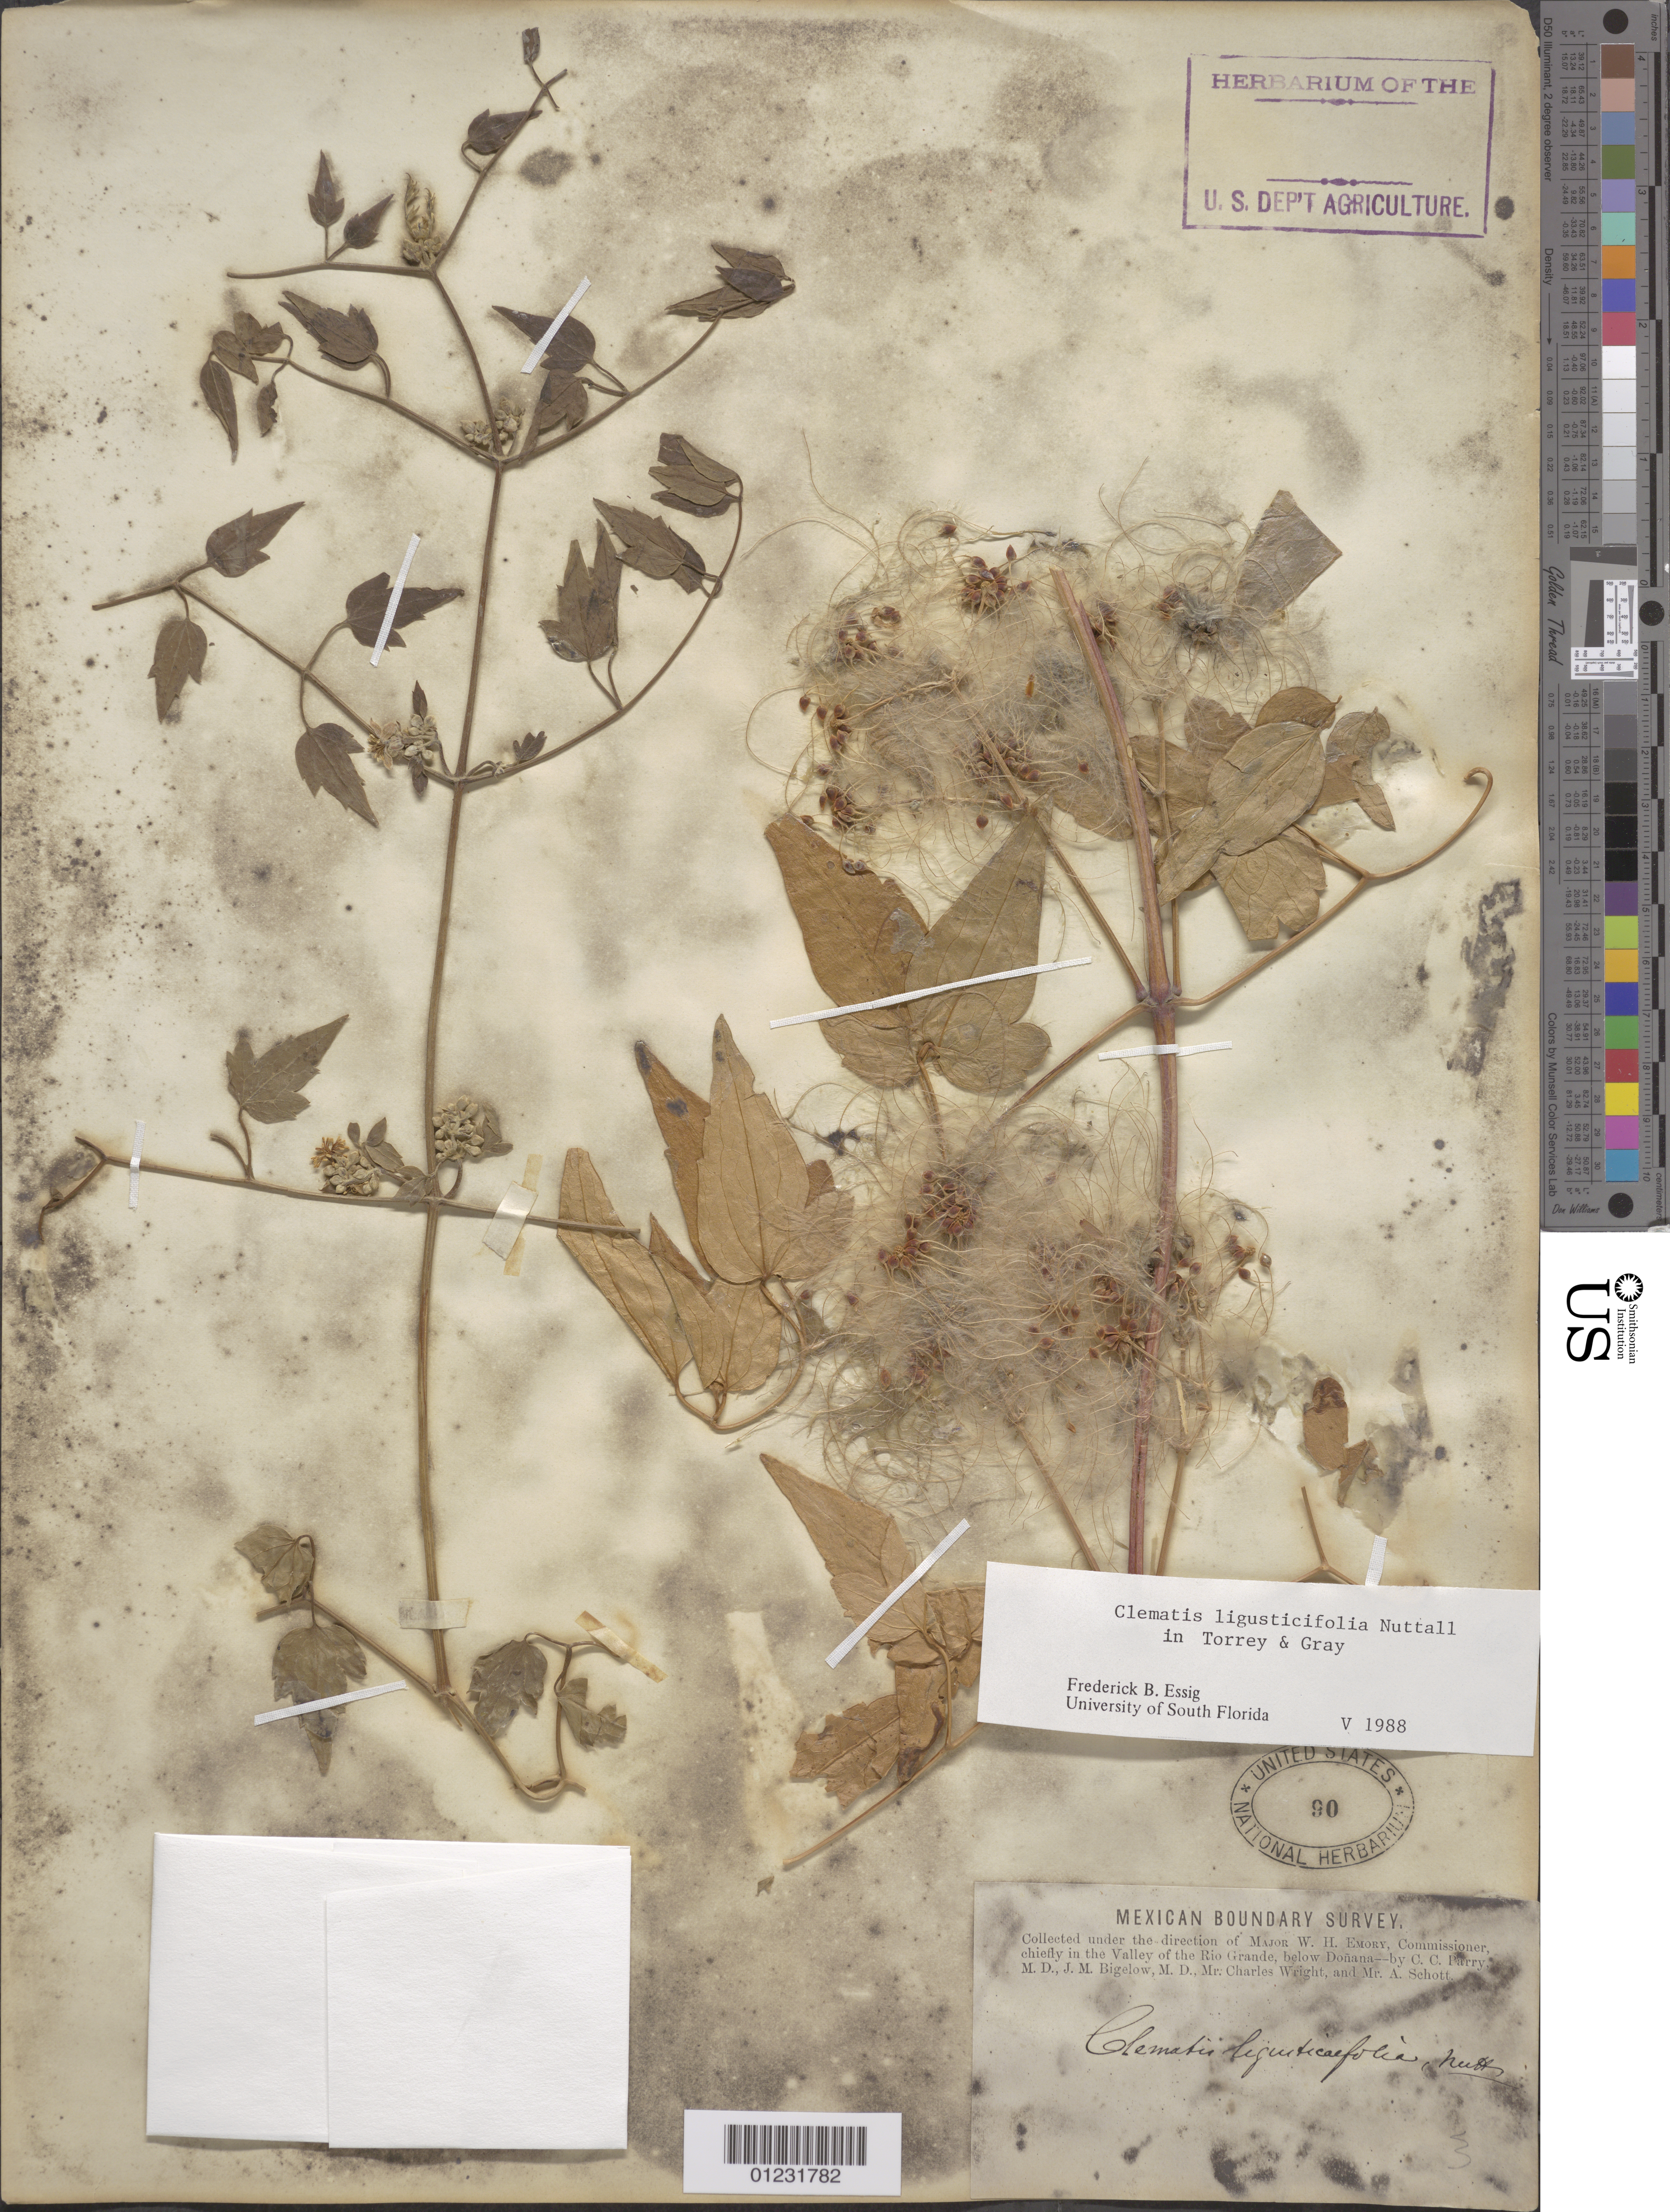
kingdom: Plantae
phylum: Tracheophyta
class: Magnoliopsida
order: Ranunculales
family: Ranunculaceae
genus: Clematis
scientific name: Clematis ligusticifolia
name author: Nutt.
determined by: Essig, Frederick B.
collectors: C. C. Parry, J. M. Bigelow, C. Wright & A. C. V. Schott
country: Mexico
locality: Valley of the Rio Grande, below Doñana.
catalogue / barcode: US 90